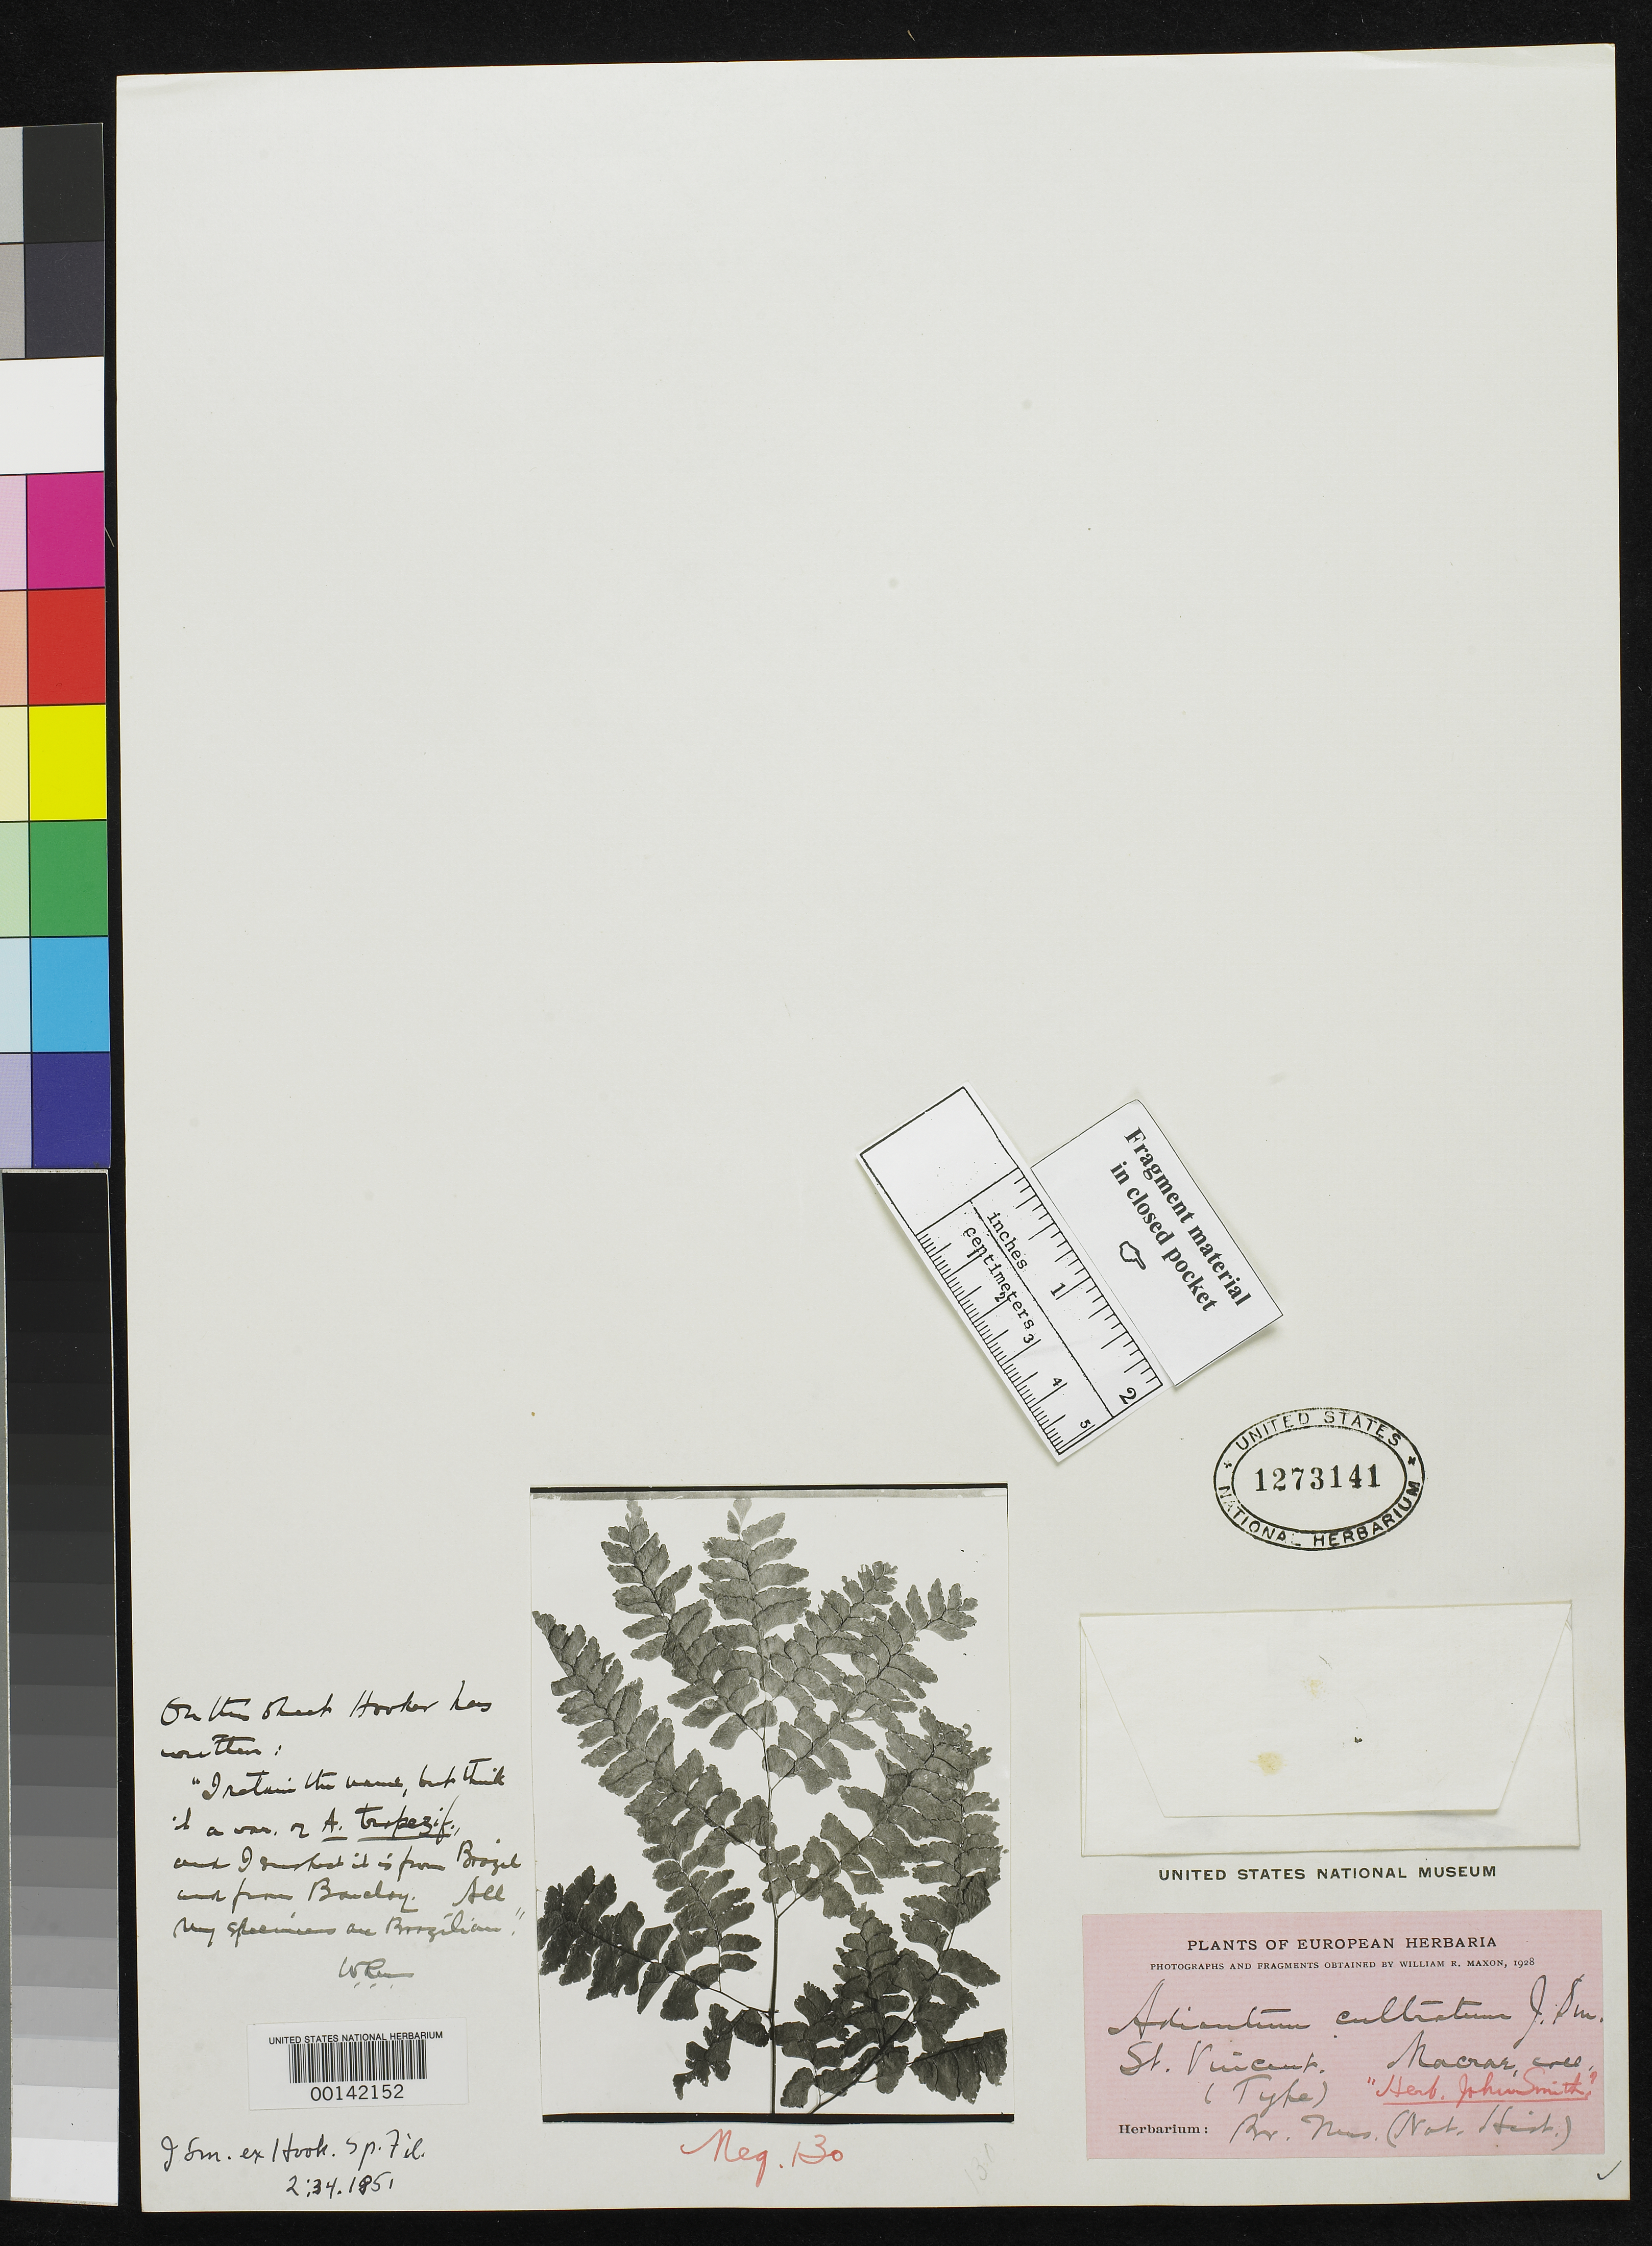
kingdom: Plantae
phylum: Tracheophyta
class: Polypodiopsida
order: Polypodiales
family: Pteridaceae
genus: Adiantum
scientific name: Adiantum cultratum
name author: J. Sm. ex Hook.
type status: Type Fragment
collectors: J. Macrae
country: Brazil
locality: St. Vincent.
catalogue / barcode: US 1273141